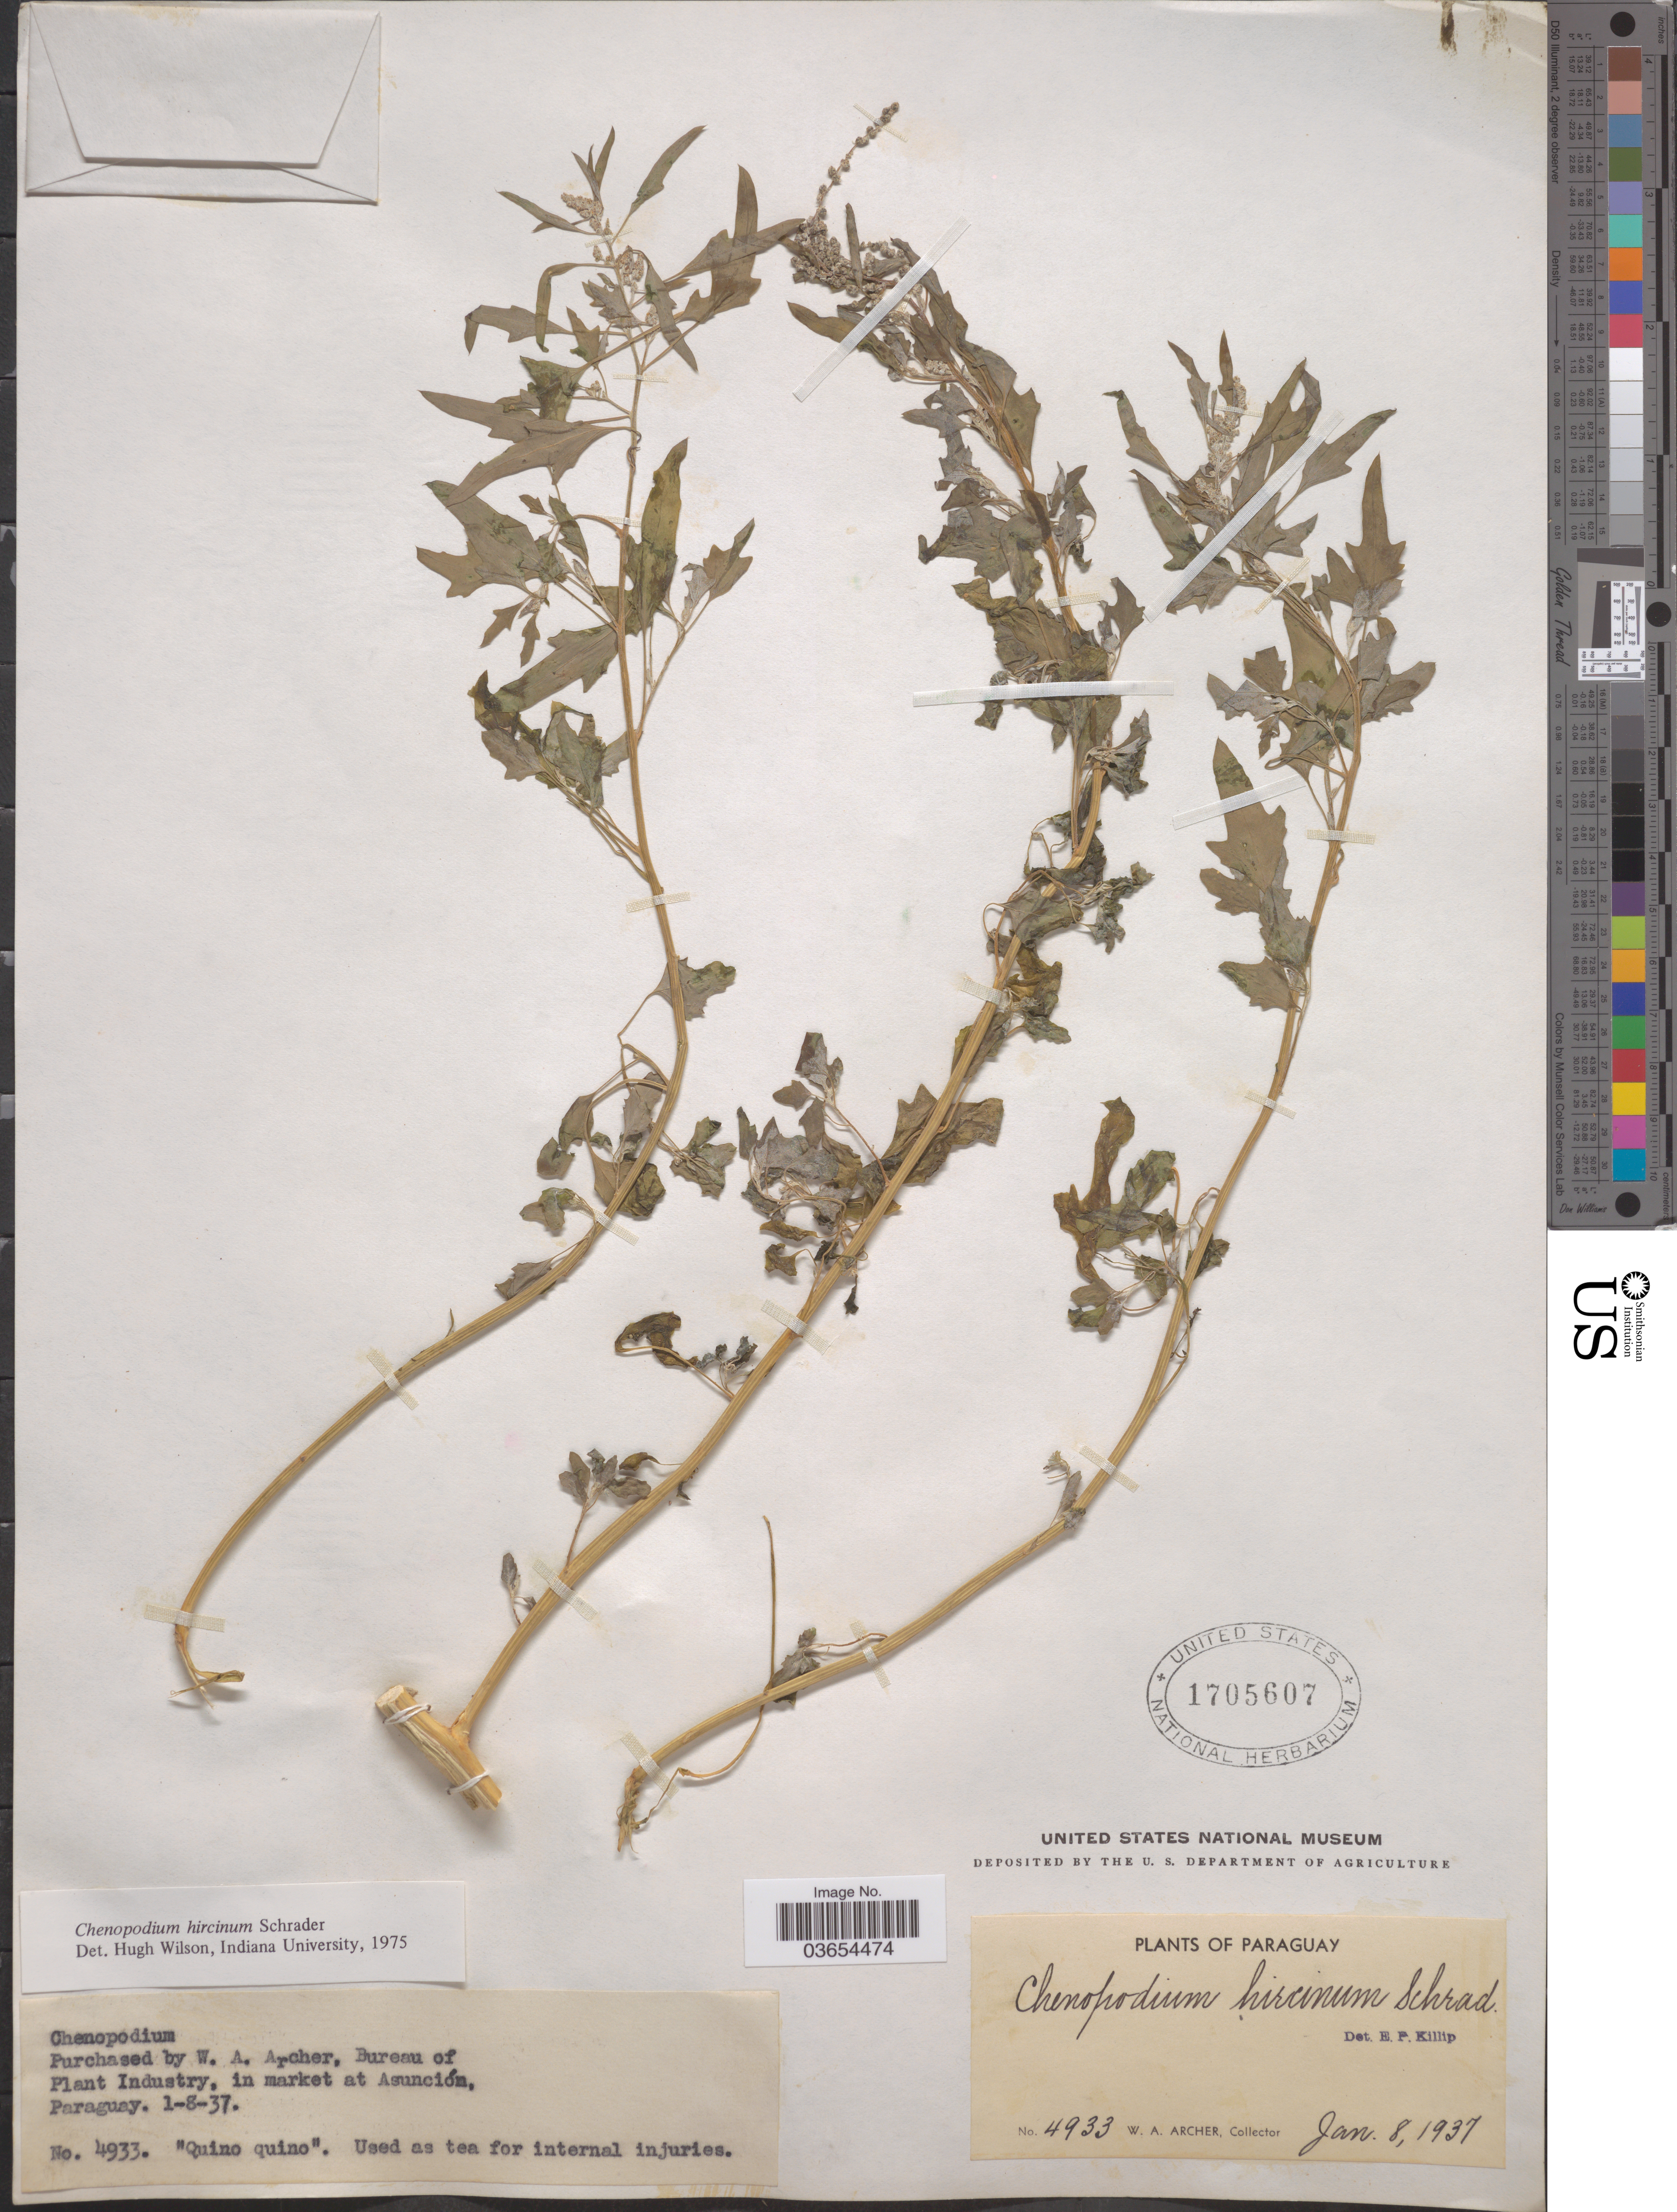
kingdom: Plantae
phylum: Tracheophyta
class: Magnoliopsida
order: Caryophyllales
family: Amaranthaceae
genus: Chenopodium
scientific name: Chenopodium hircinum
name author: Schrad.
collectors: W. Archer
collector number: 4933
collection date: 1937-01-08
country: Paraguay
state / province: Asuncion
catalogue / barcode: US 1705607